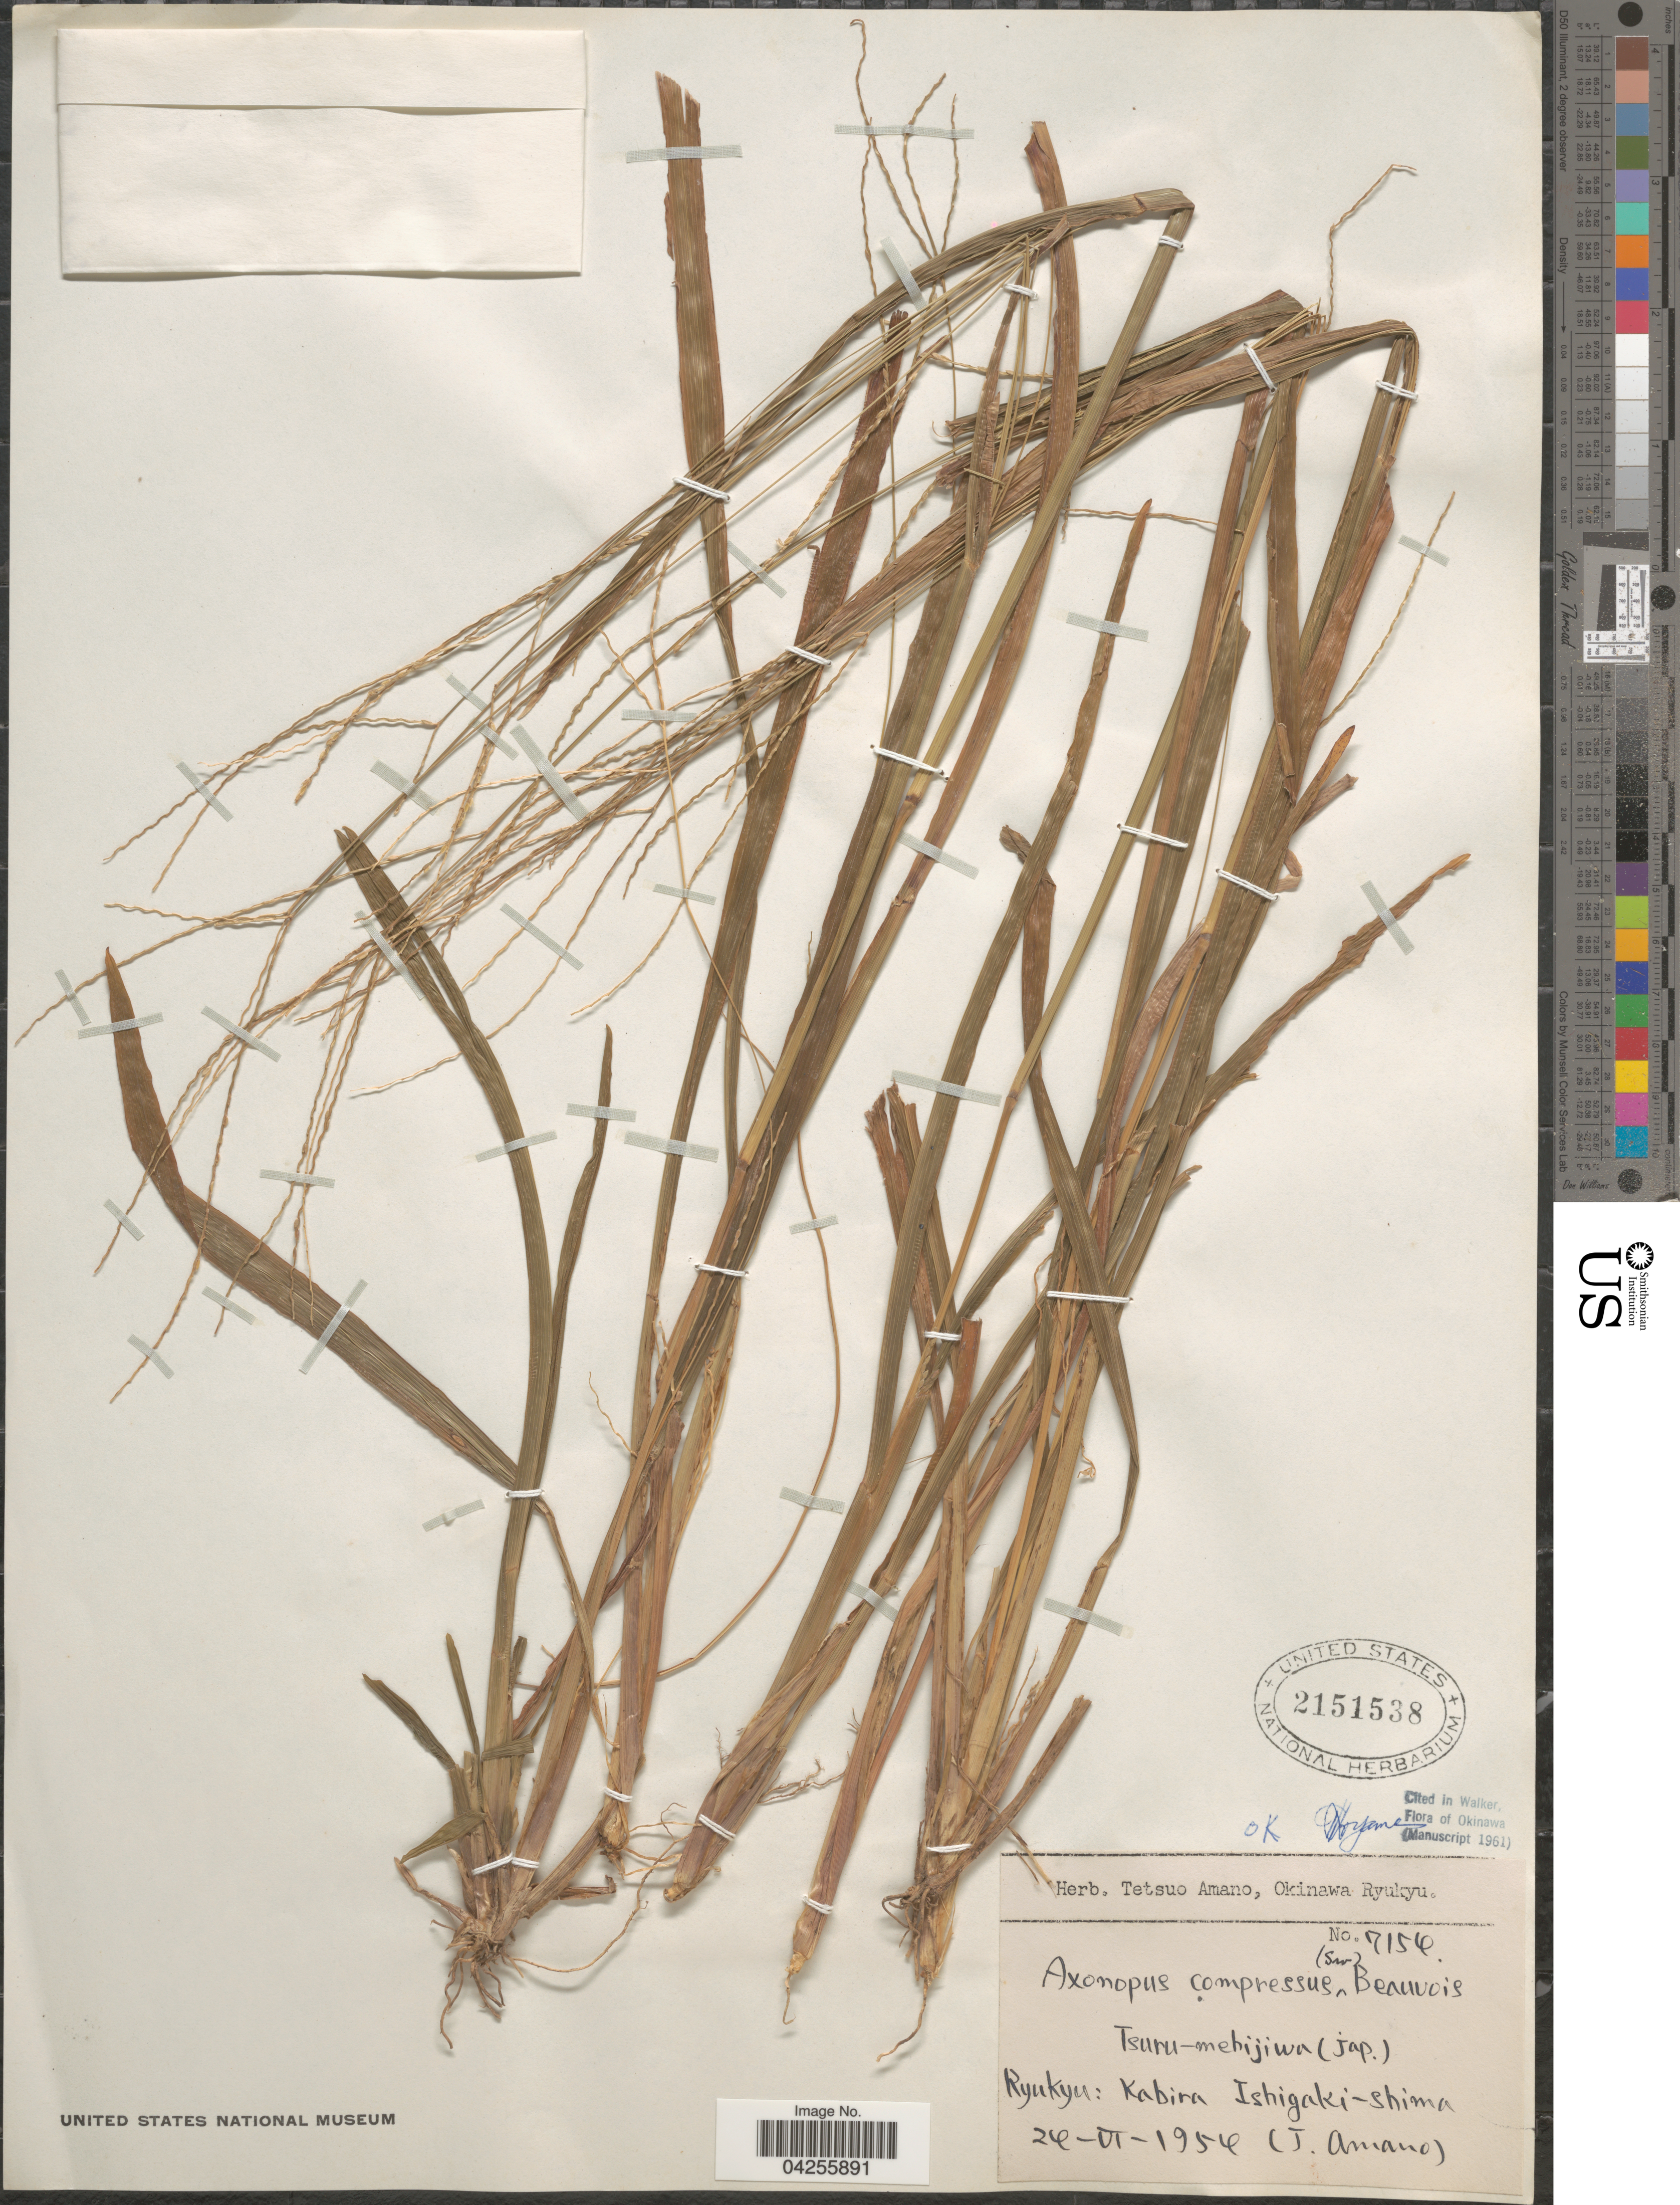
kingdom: Plantae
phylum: Tracheophyta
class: Liliopsida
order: Poales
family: Poaceae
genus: Axonopus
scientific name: Axonopus compressus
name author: (Sw.) P. Beauv.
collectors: T. Amano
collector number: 7156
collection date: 1954-06-24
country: Japan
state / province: Okinawa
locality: Ryukyu: Kabira Ishigaki-shima.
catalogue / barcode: US 2151538